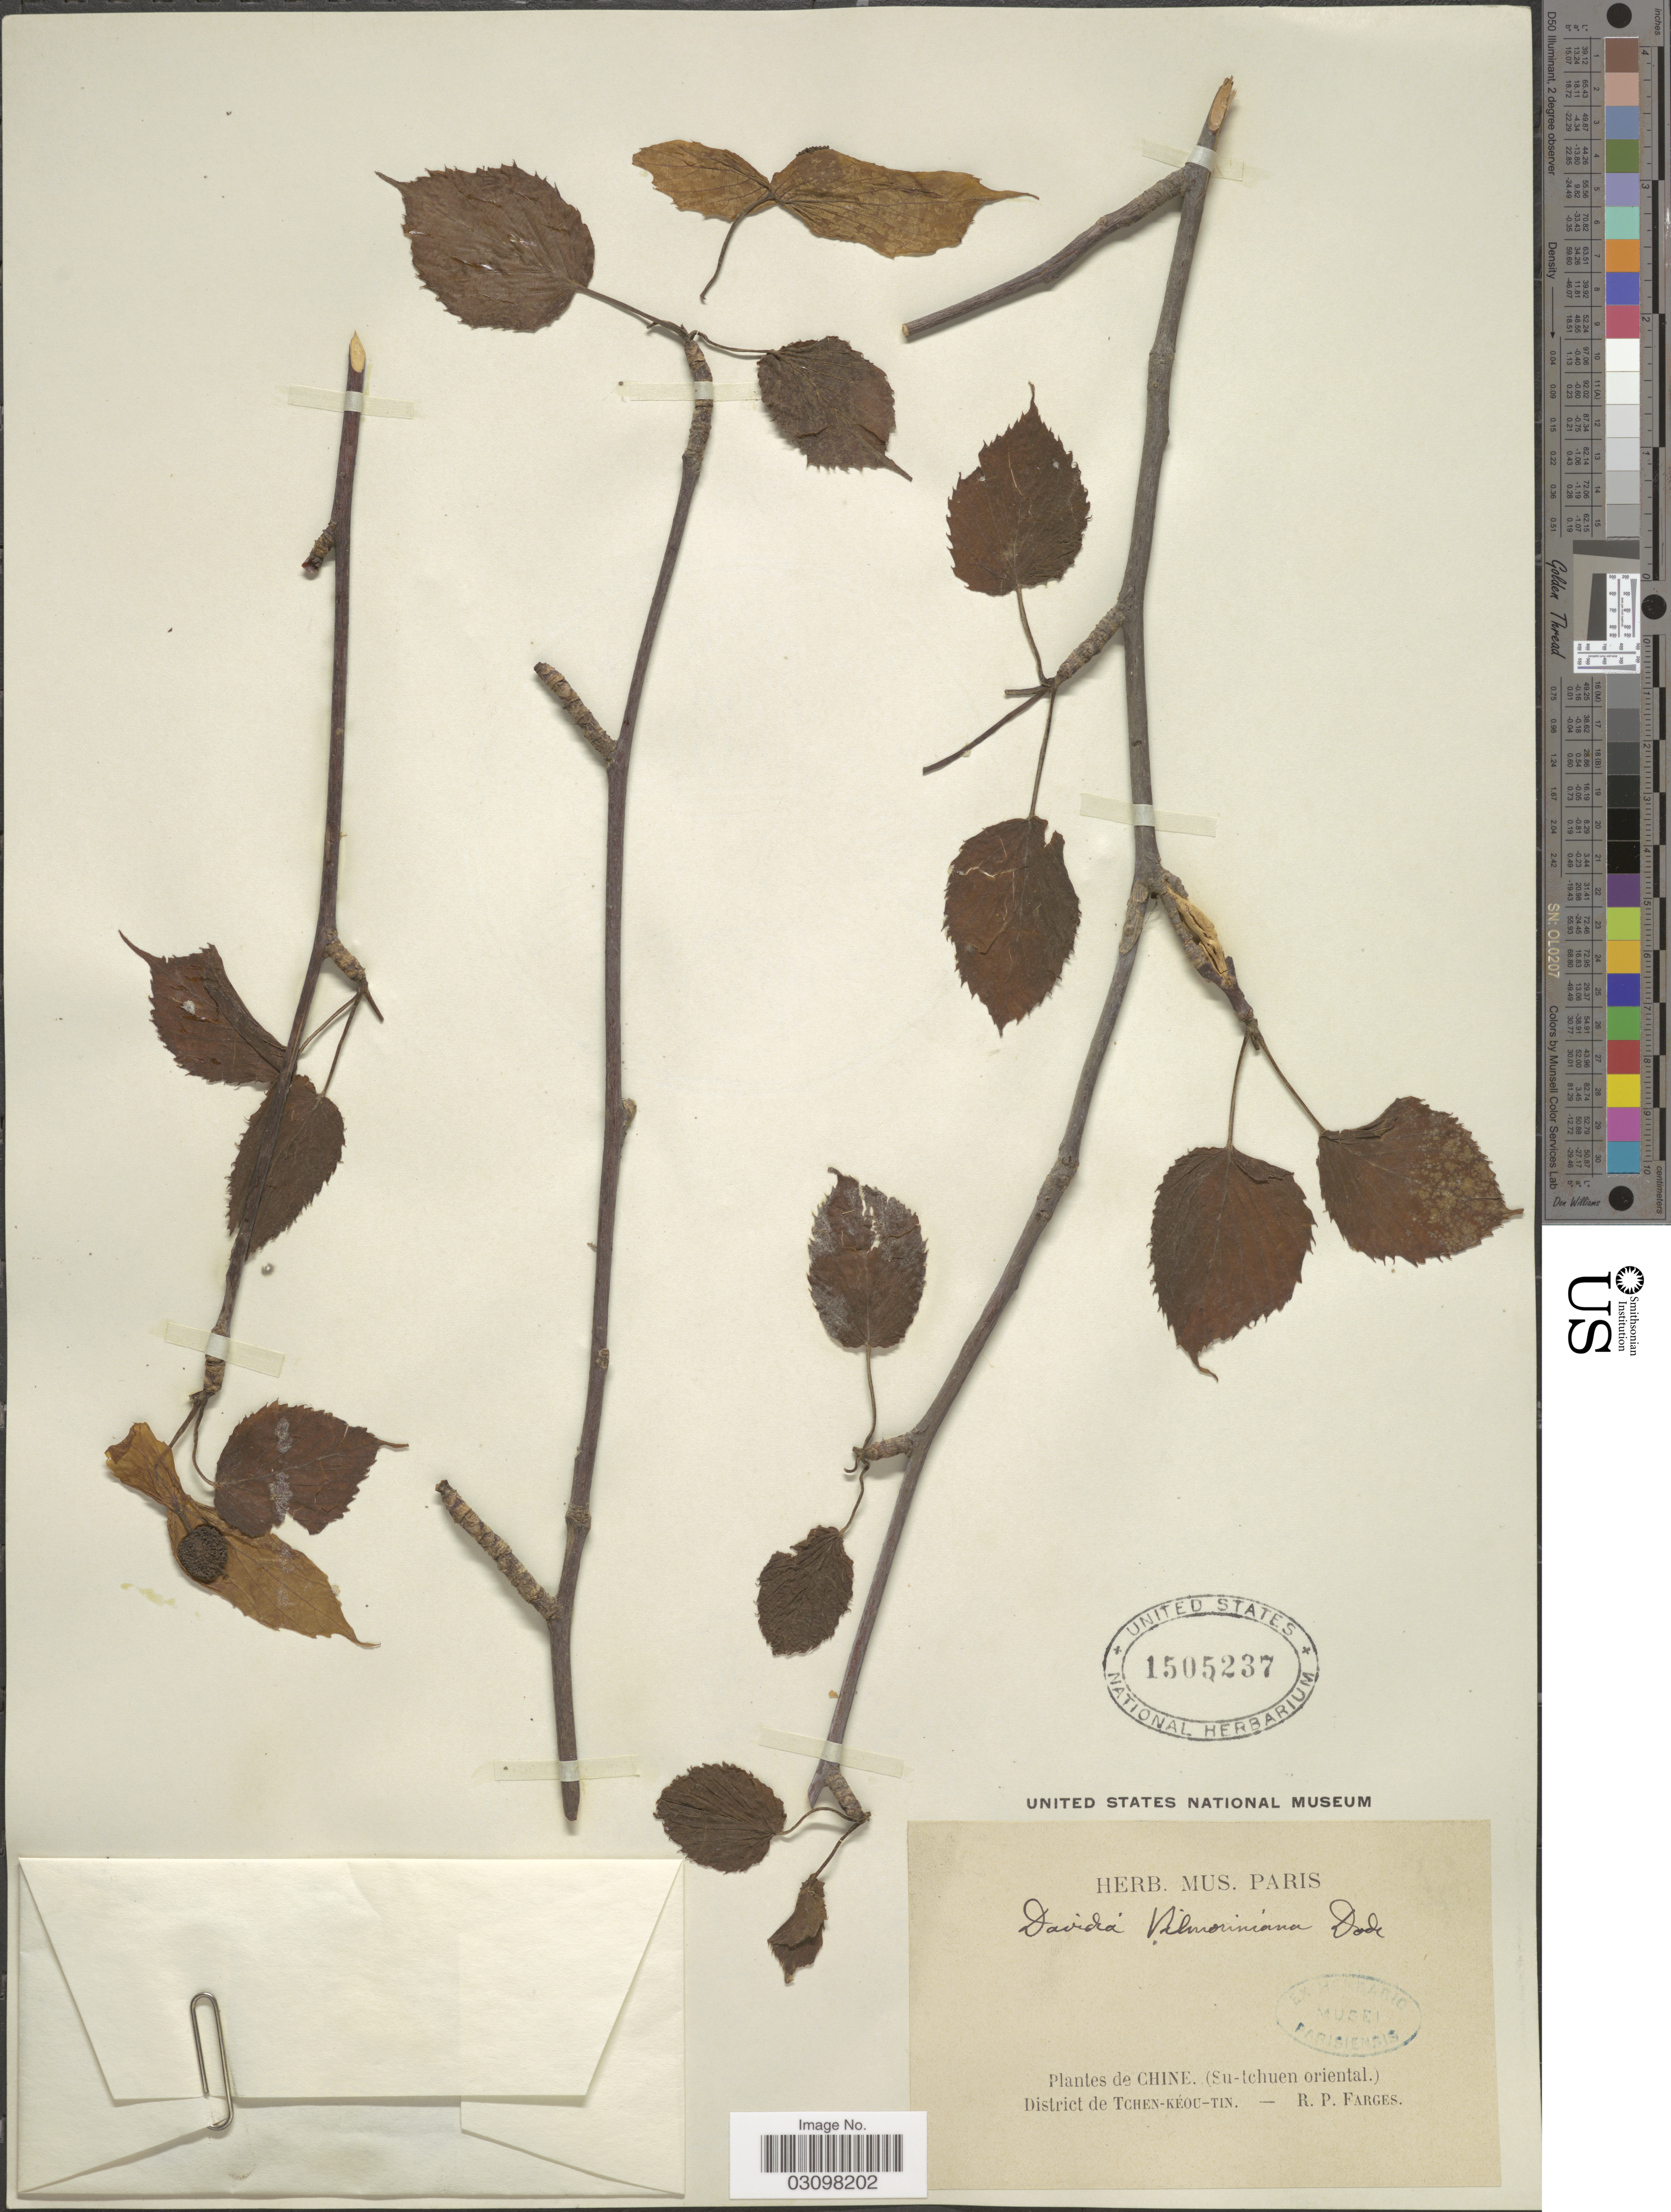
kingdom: Plantae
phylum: Tracheophyta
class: Magnoliopsida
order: Cornales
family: Nyssaceae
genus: Davidia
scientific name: Davidia involucrata var. vilmoriniana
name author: (Dode) Hemsl.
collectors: R. Farges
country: China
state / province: Sichuan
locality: Chine, (Su-tchuen oriental). District de Tchen-Kéou-Tin.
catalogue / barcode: US 1505237